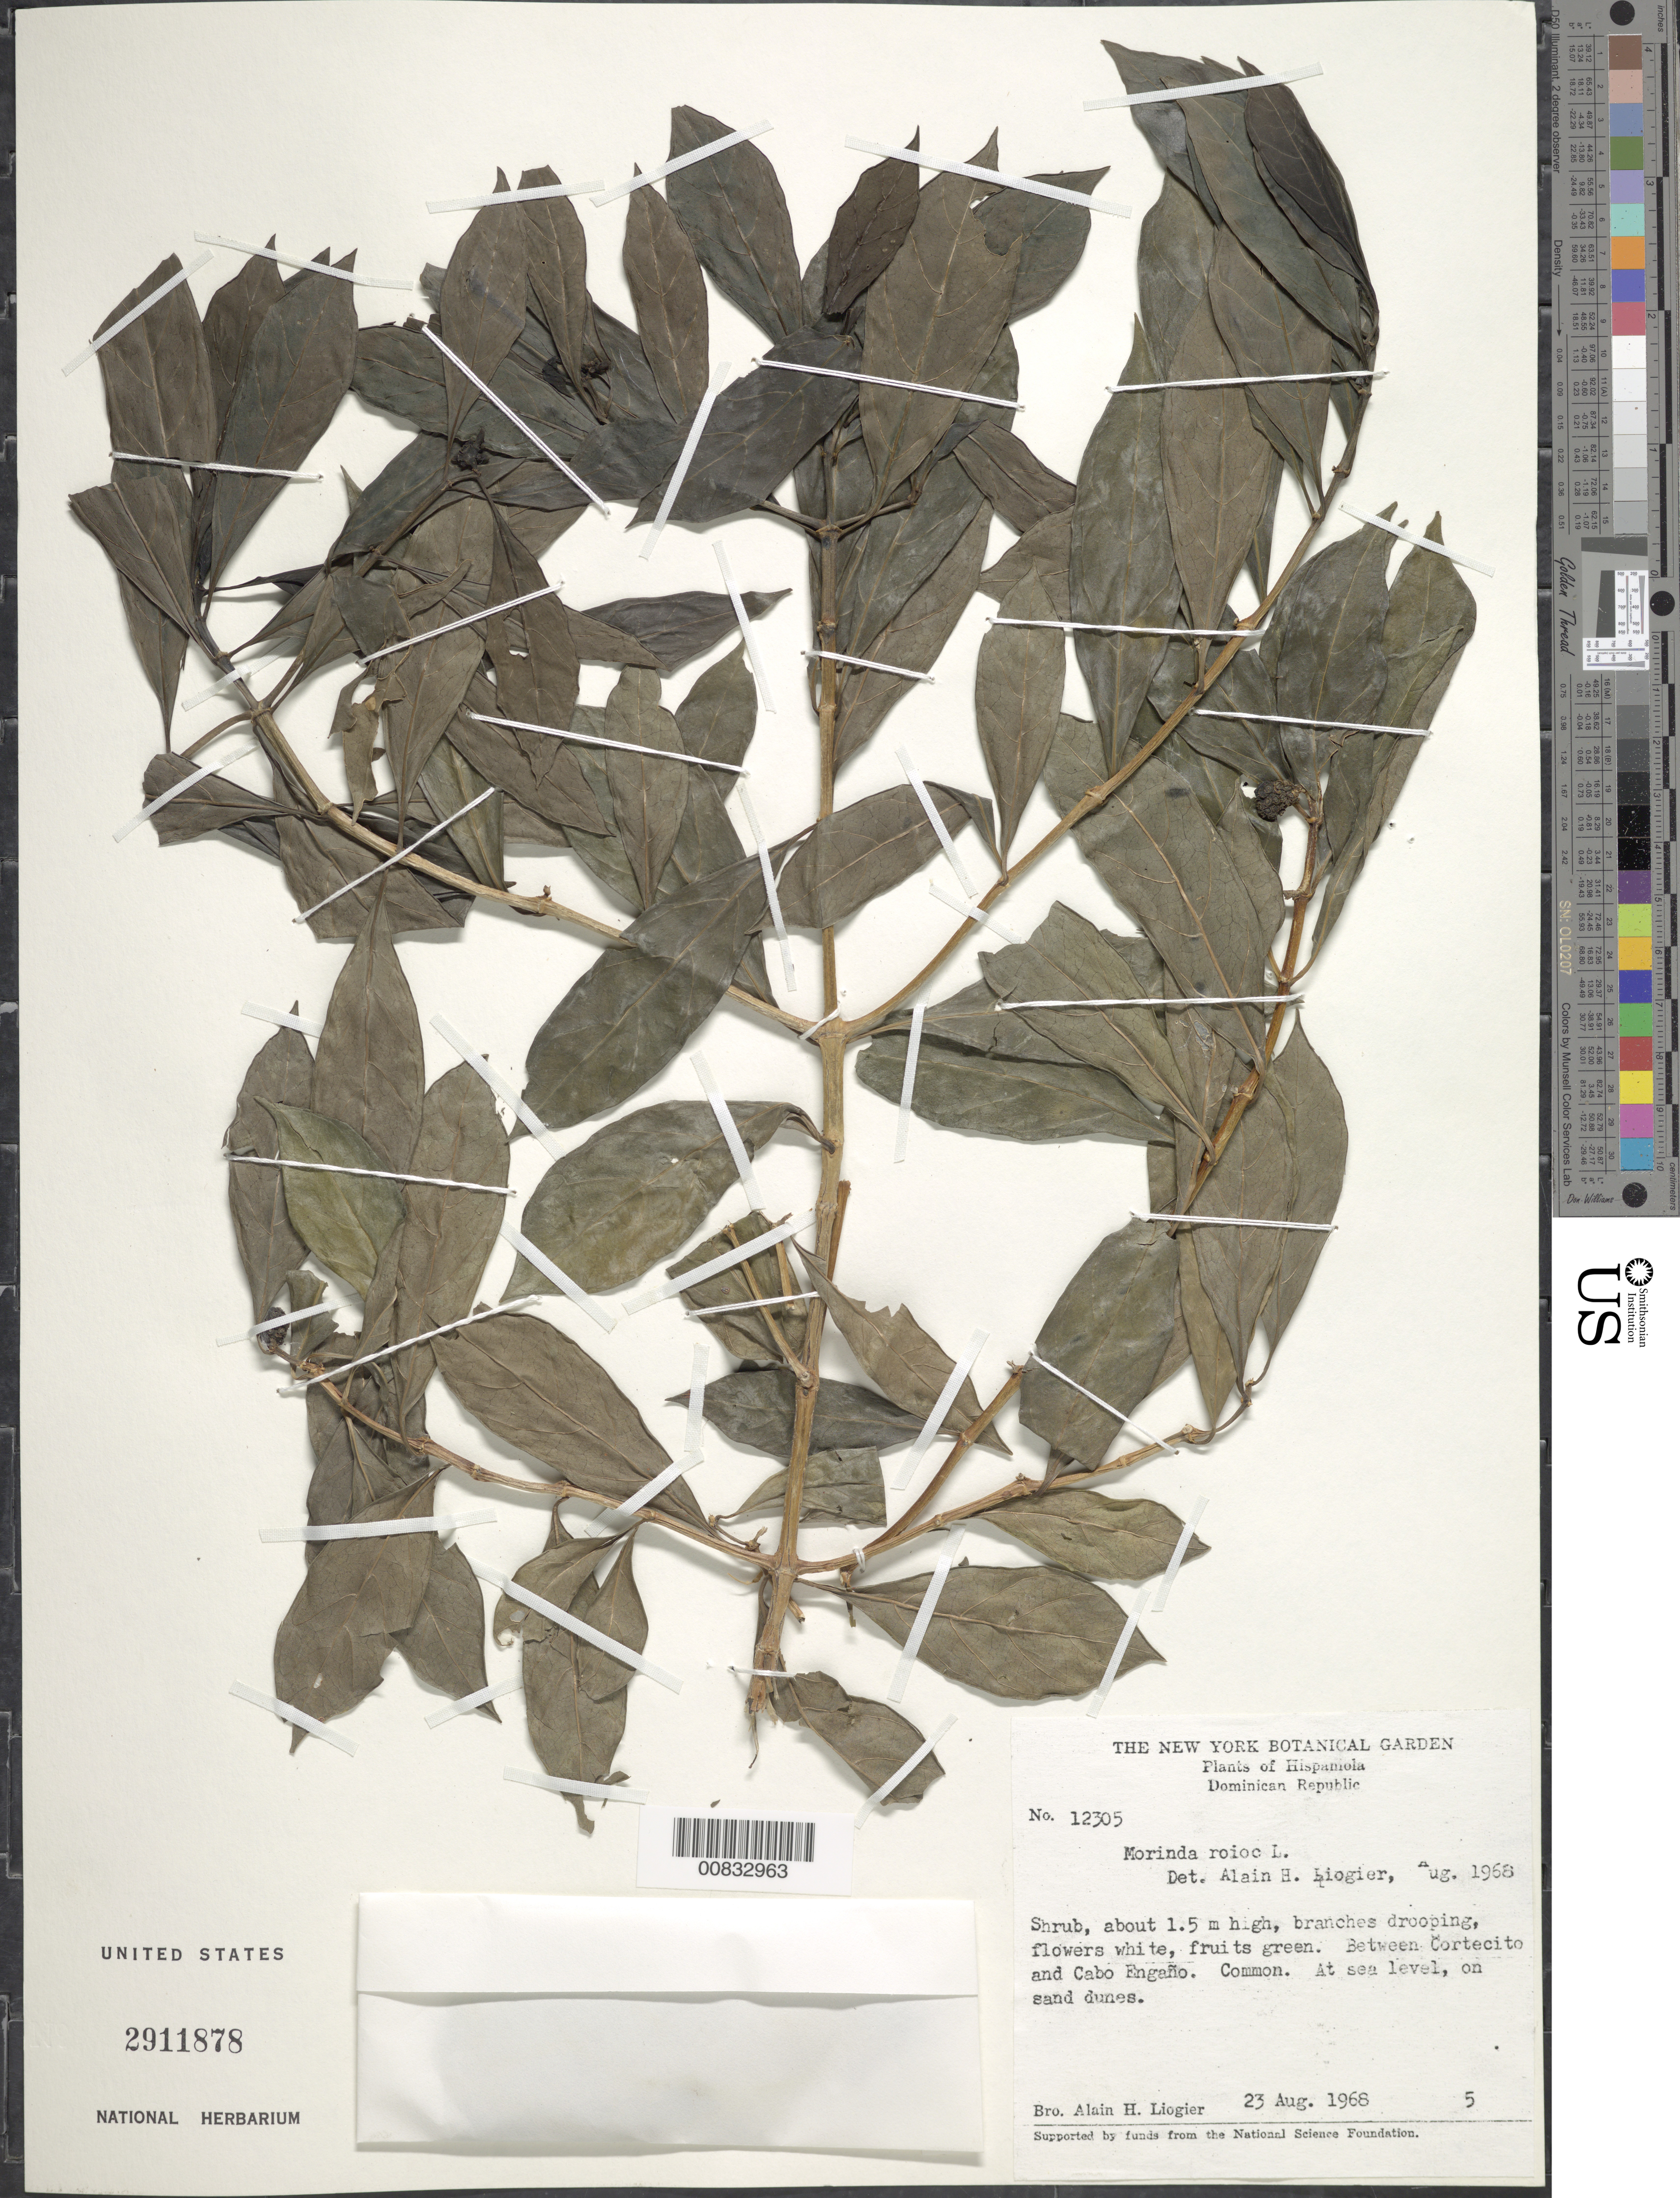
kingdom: Plantae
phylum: Tracheophyta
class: Magnoliopsida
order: Gentianales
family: Rubiaceae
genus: Morinda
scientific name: Morinda royoc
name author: L.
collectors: A. H. Liogier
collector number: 123505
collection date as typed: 23 Aug 1968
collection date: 1968-08-23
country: Dominican Republic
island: Hispaniola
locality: Between Cortecito and Cabo Engaño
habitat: Sand dunes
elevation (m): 0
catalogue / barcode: US 2911878